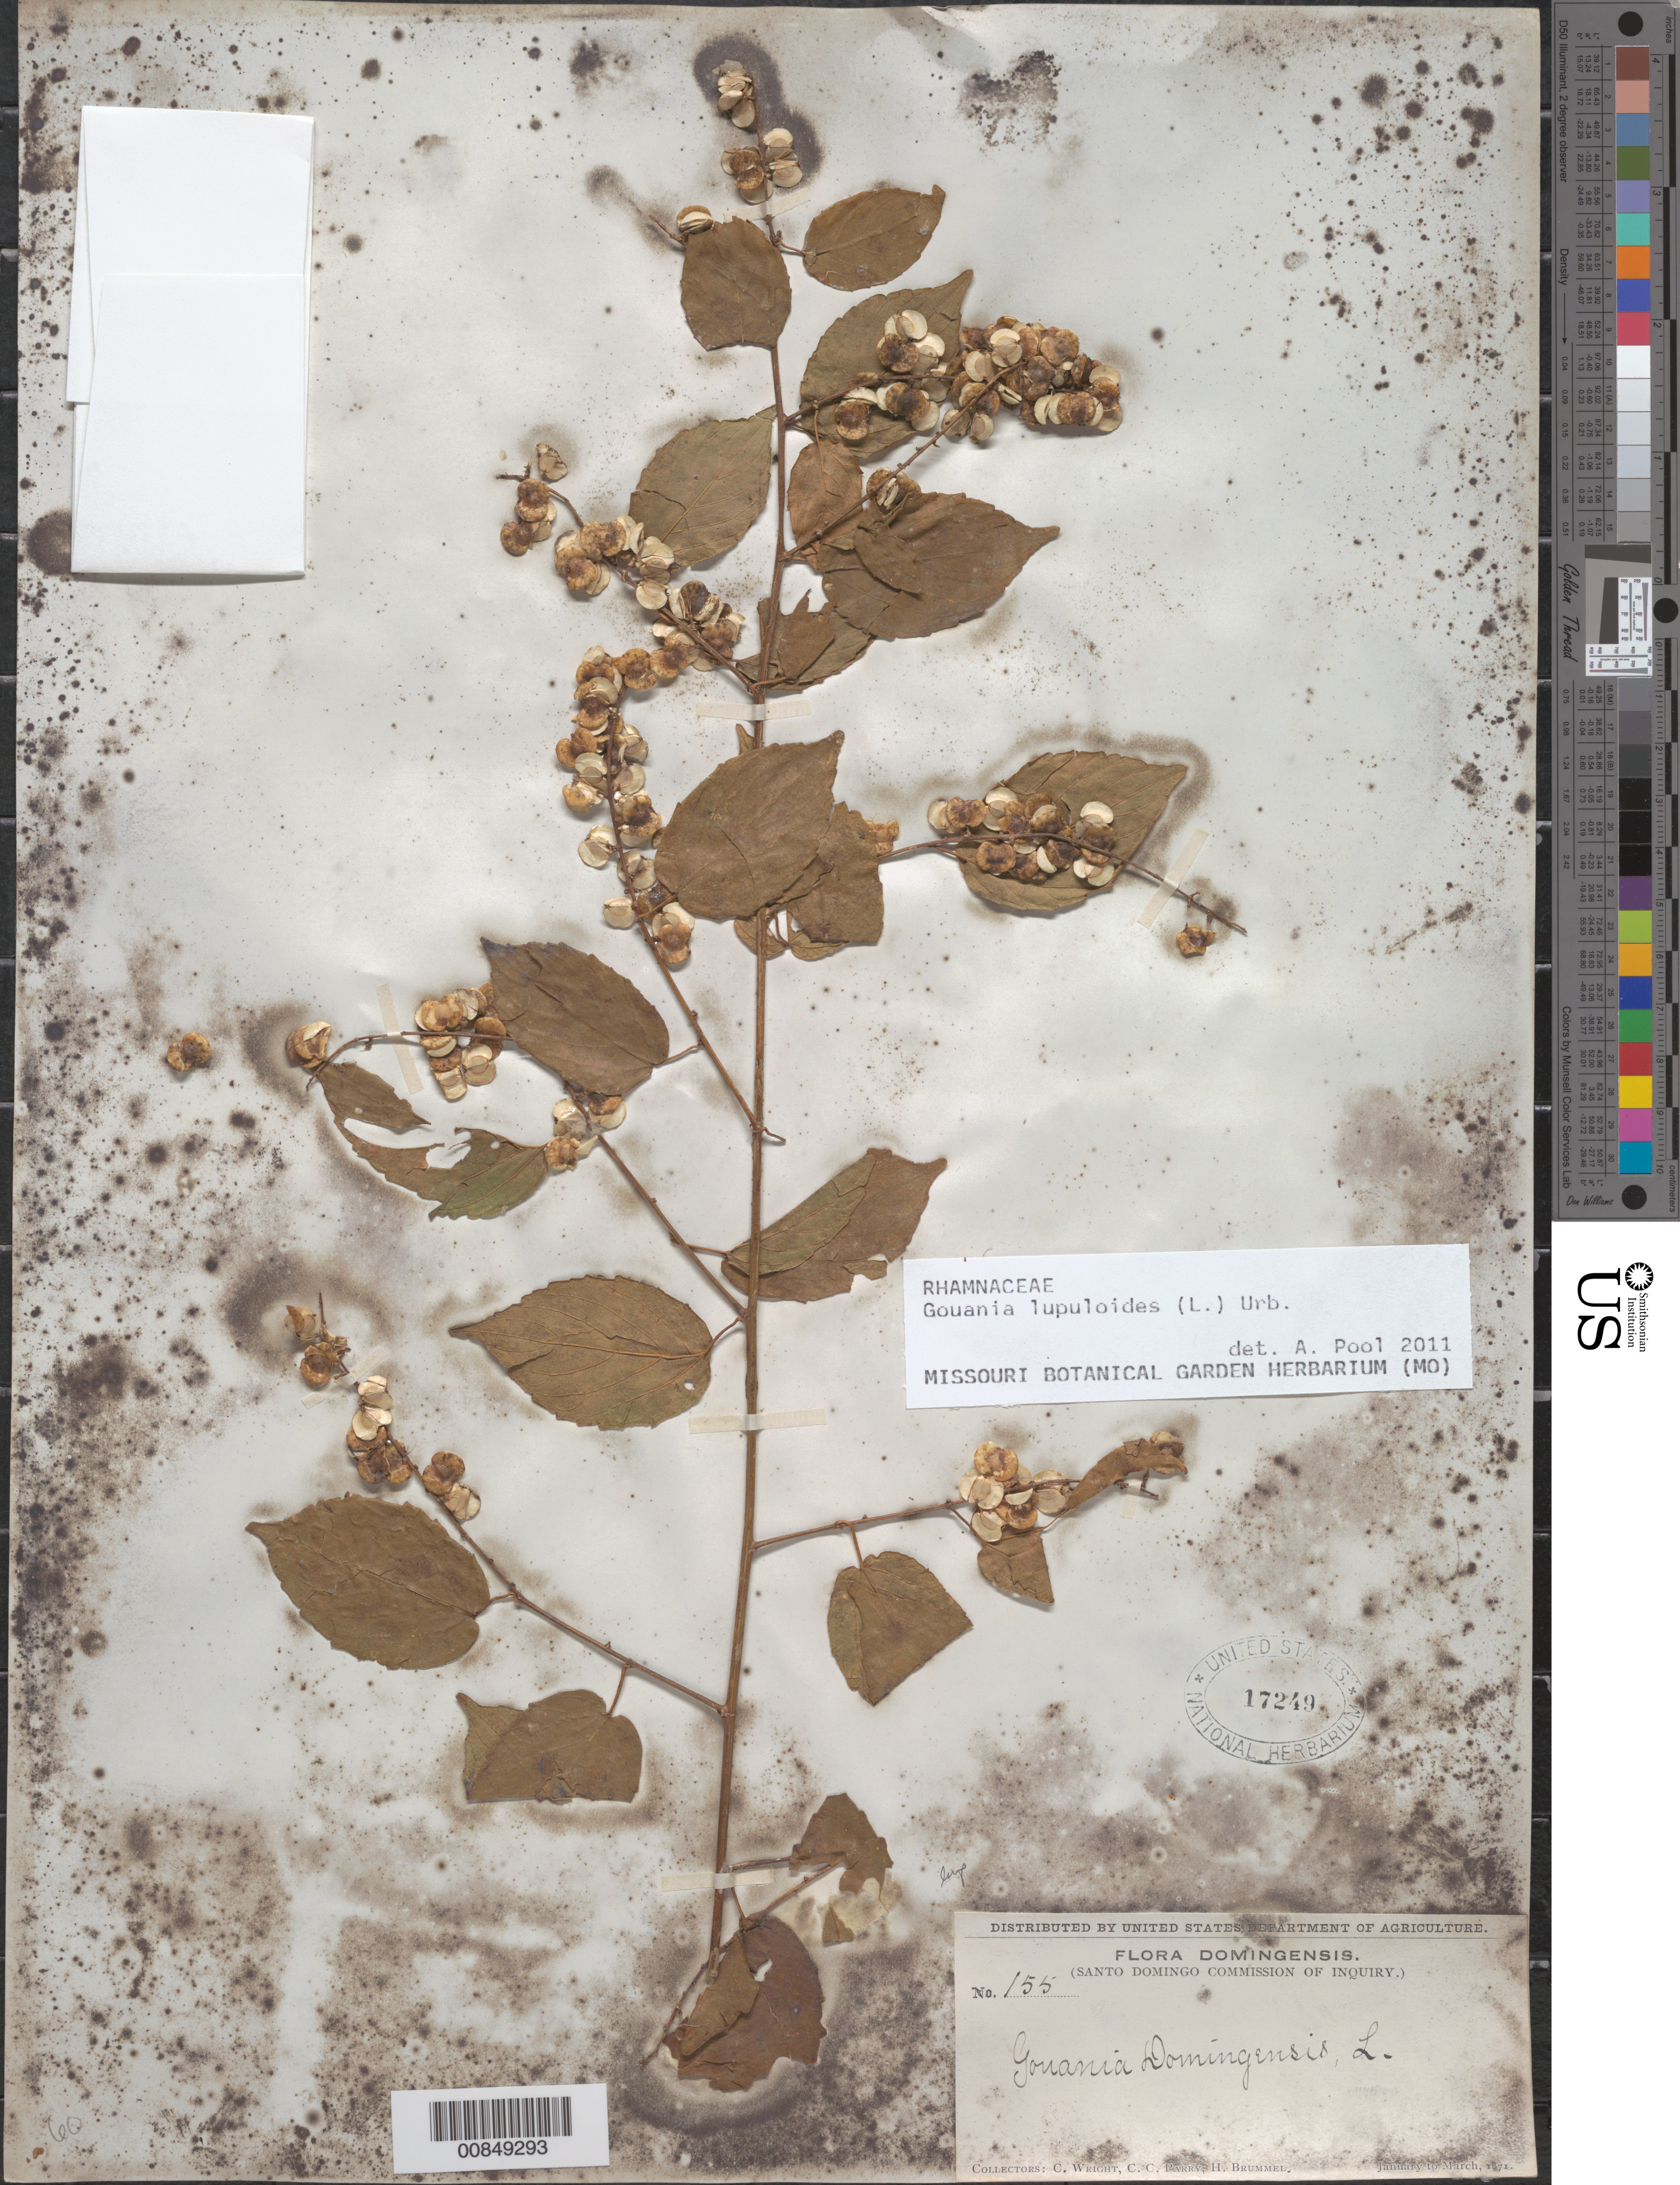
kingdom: Plantae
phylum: Tracheophyta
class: Magnoliopsida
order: Rosales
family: Rhamnaceae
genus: Gouania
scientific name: Gouania lupuloides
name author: (L.) Urb.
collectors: C. Wright, C. C. Parry & H. Brummel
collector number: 155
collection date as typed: Jan 1871 to -- Mar 1871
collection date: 1871-01/1871-03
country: Dominican Republic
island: Hispaniola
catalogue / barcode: US 17249